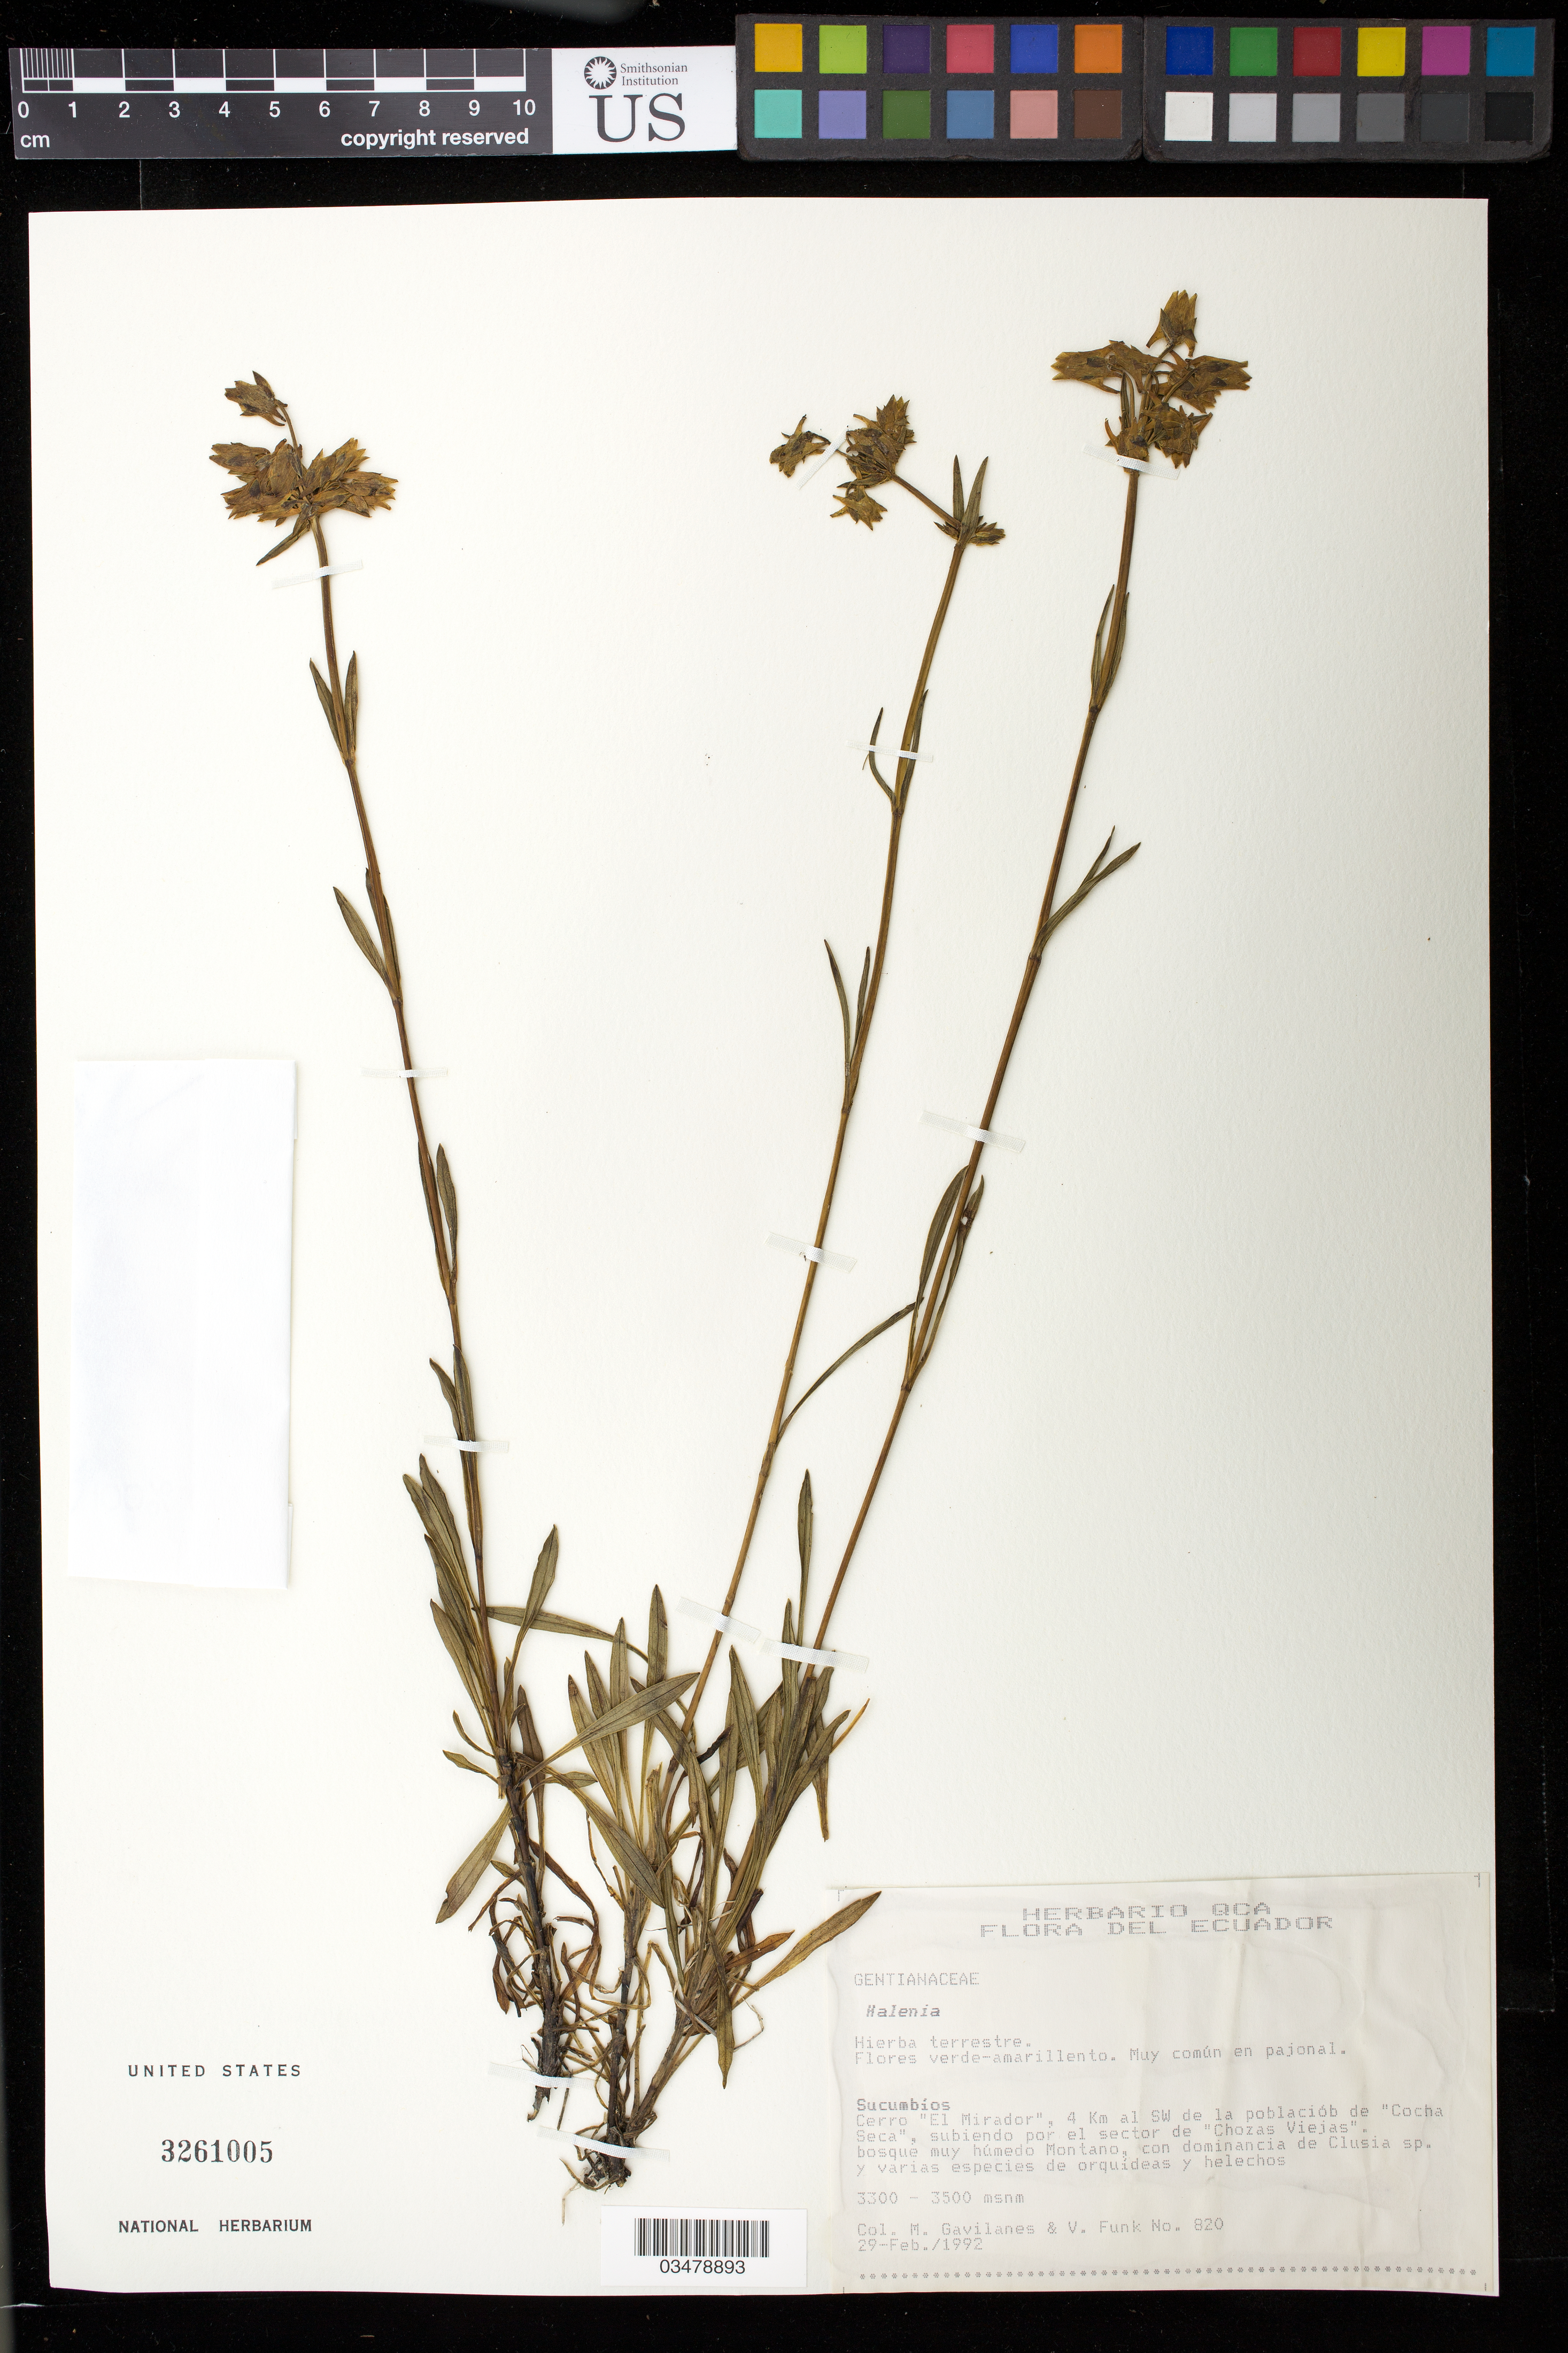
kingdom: Plantae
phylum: Tracheophyta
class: Magnoliopsida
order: Gentianales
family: Gentianaceae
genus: Halenia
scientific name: Halenia sp.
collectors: M. Gavilanes & V. Funk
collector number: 820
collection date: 1992-02-29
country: Ecuador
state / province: Sucumbíos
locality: Cerro El Mirador, 4 km SWde la poblacion de Cocha Seca, subiendo por el sector de CHozas Viejas, bosque muy humedo Montano con dominancia de Clusia sp. y varias especies de orquideas y helechos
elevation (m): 3300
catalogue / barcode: US 3261005